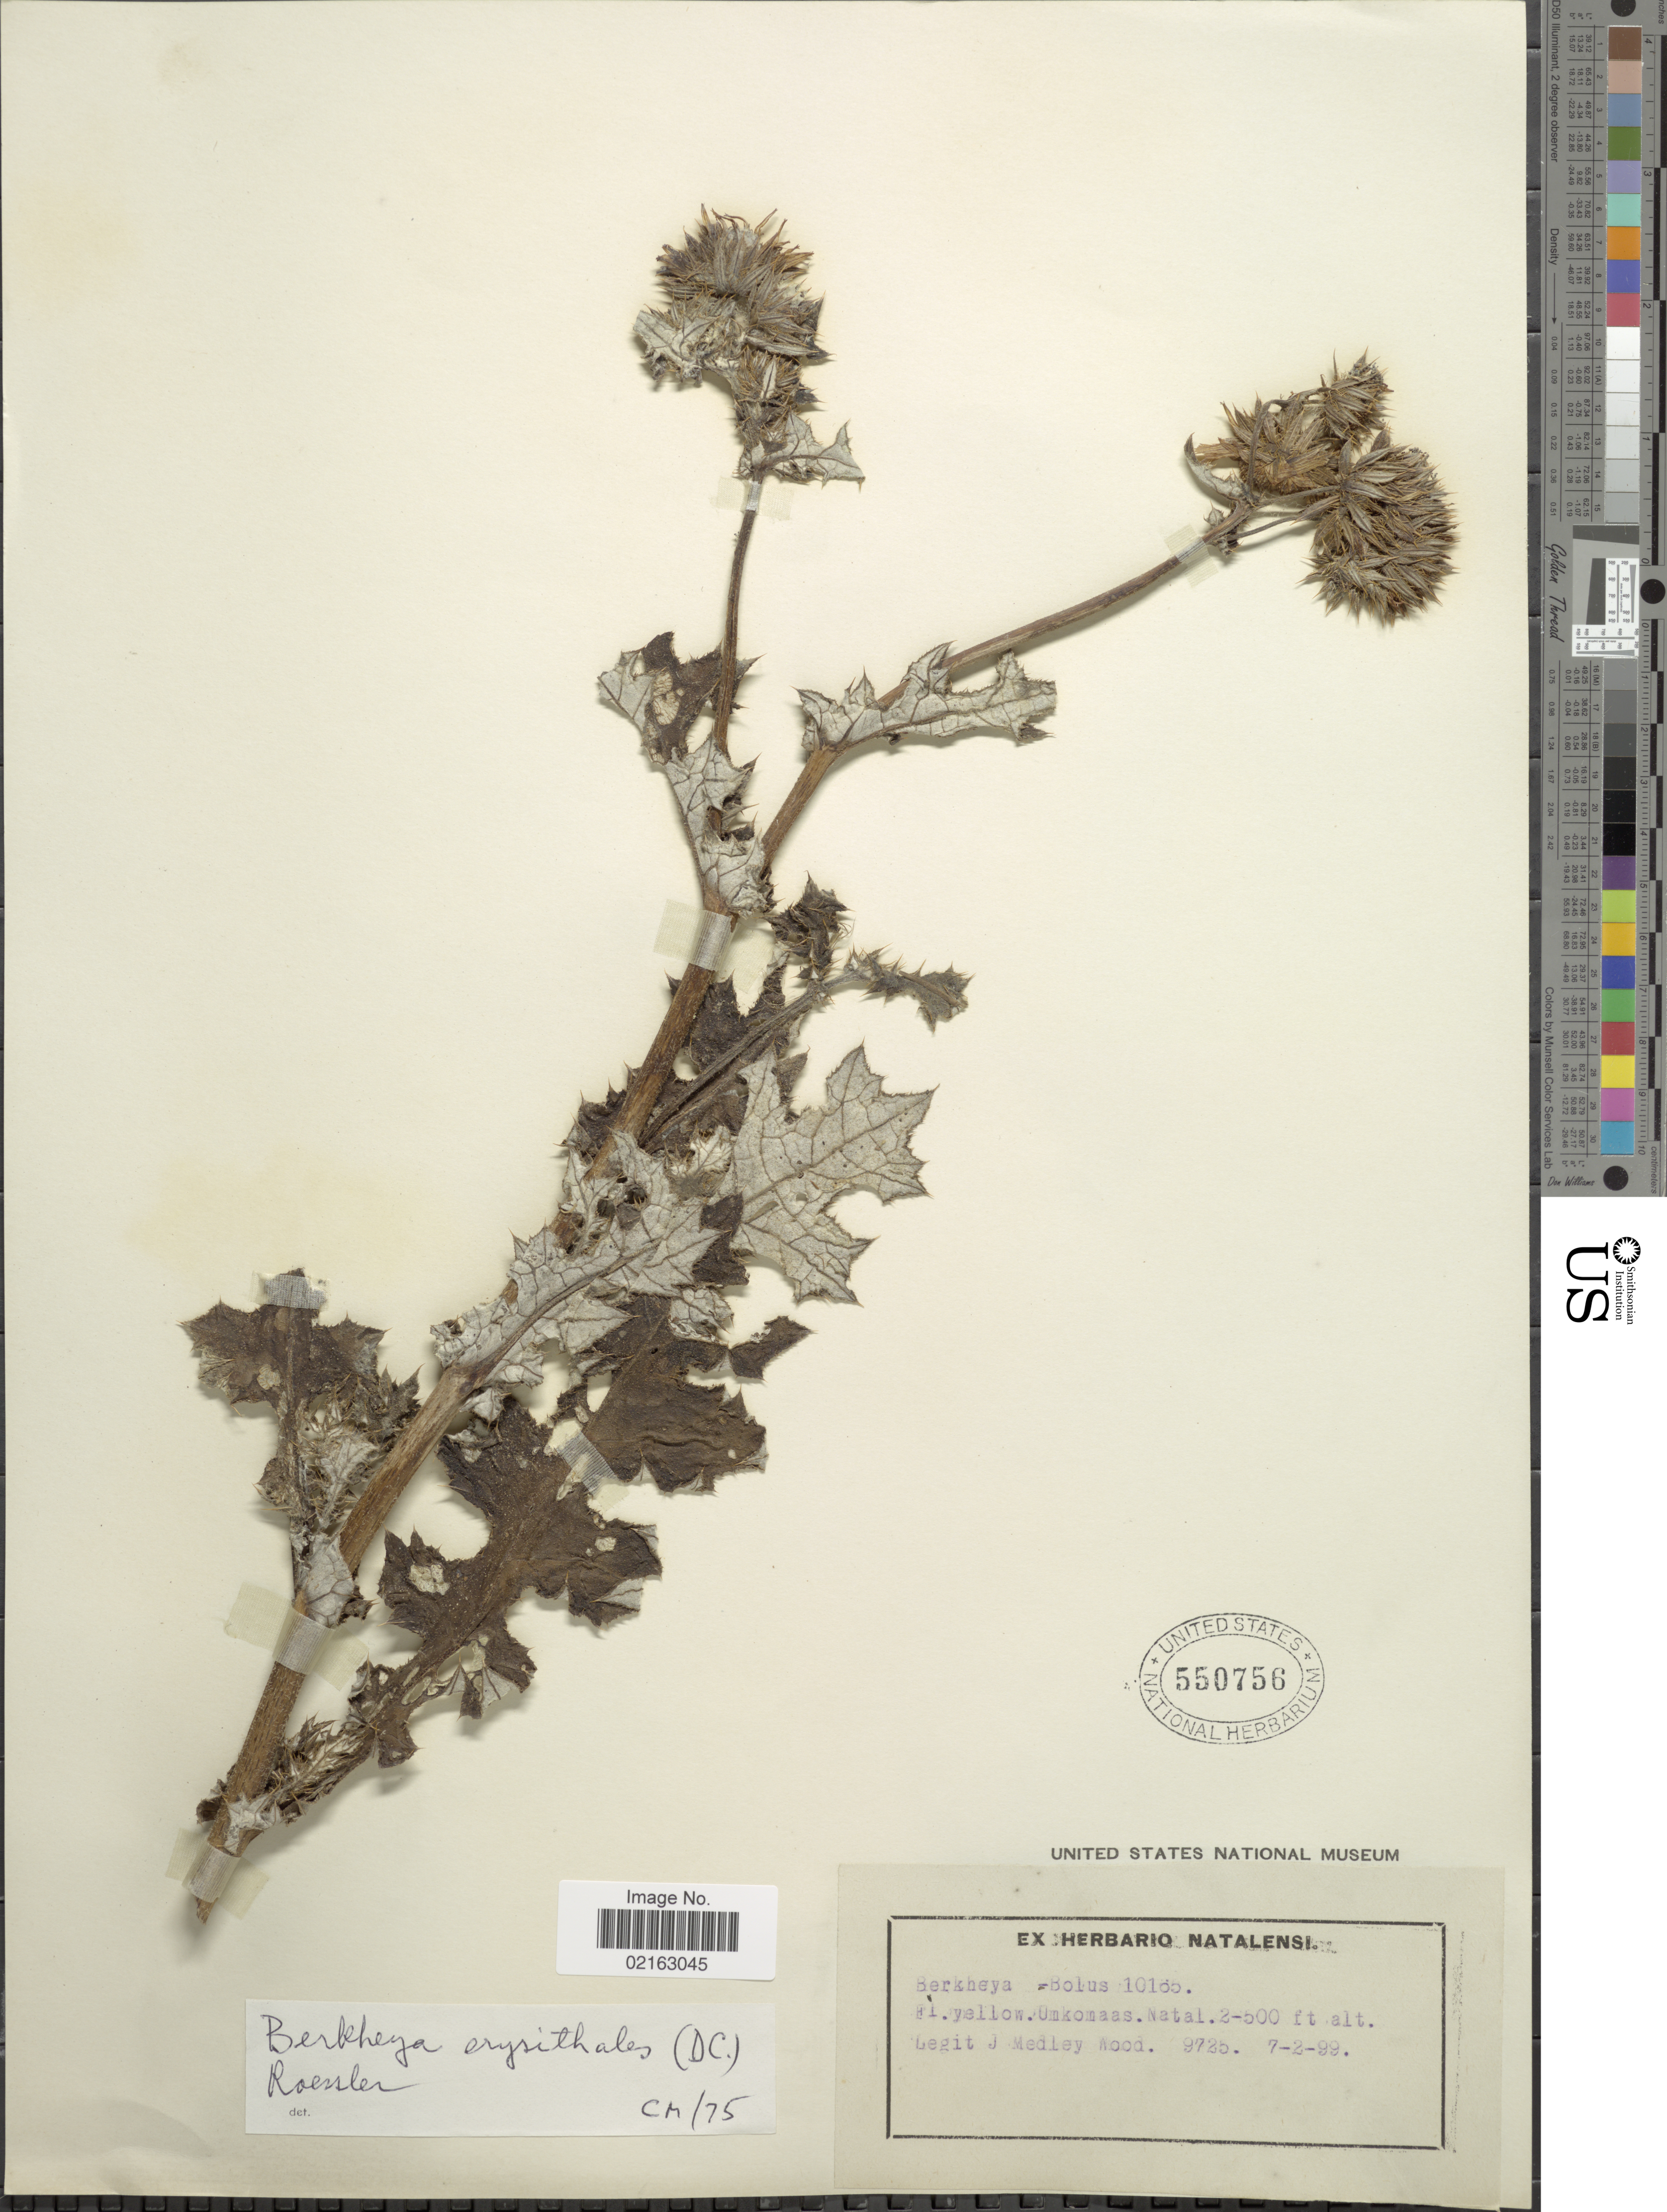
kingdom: Plantae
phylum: Tracheophyta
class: Magnoliopsida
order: Asterales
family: Asteraceae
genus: Berkheya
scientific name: Berkheya erysithales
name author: (DC.) Roessler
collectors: J. Medley Wood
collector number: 9725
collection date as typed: Transcribed d/m/y: 7/2/99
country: South Africa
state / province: KwaZulu-Natal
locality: Umkomaas. Natal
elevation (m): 61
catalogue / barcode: US 550756